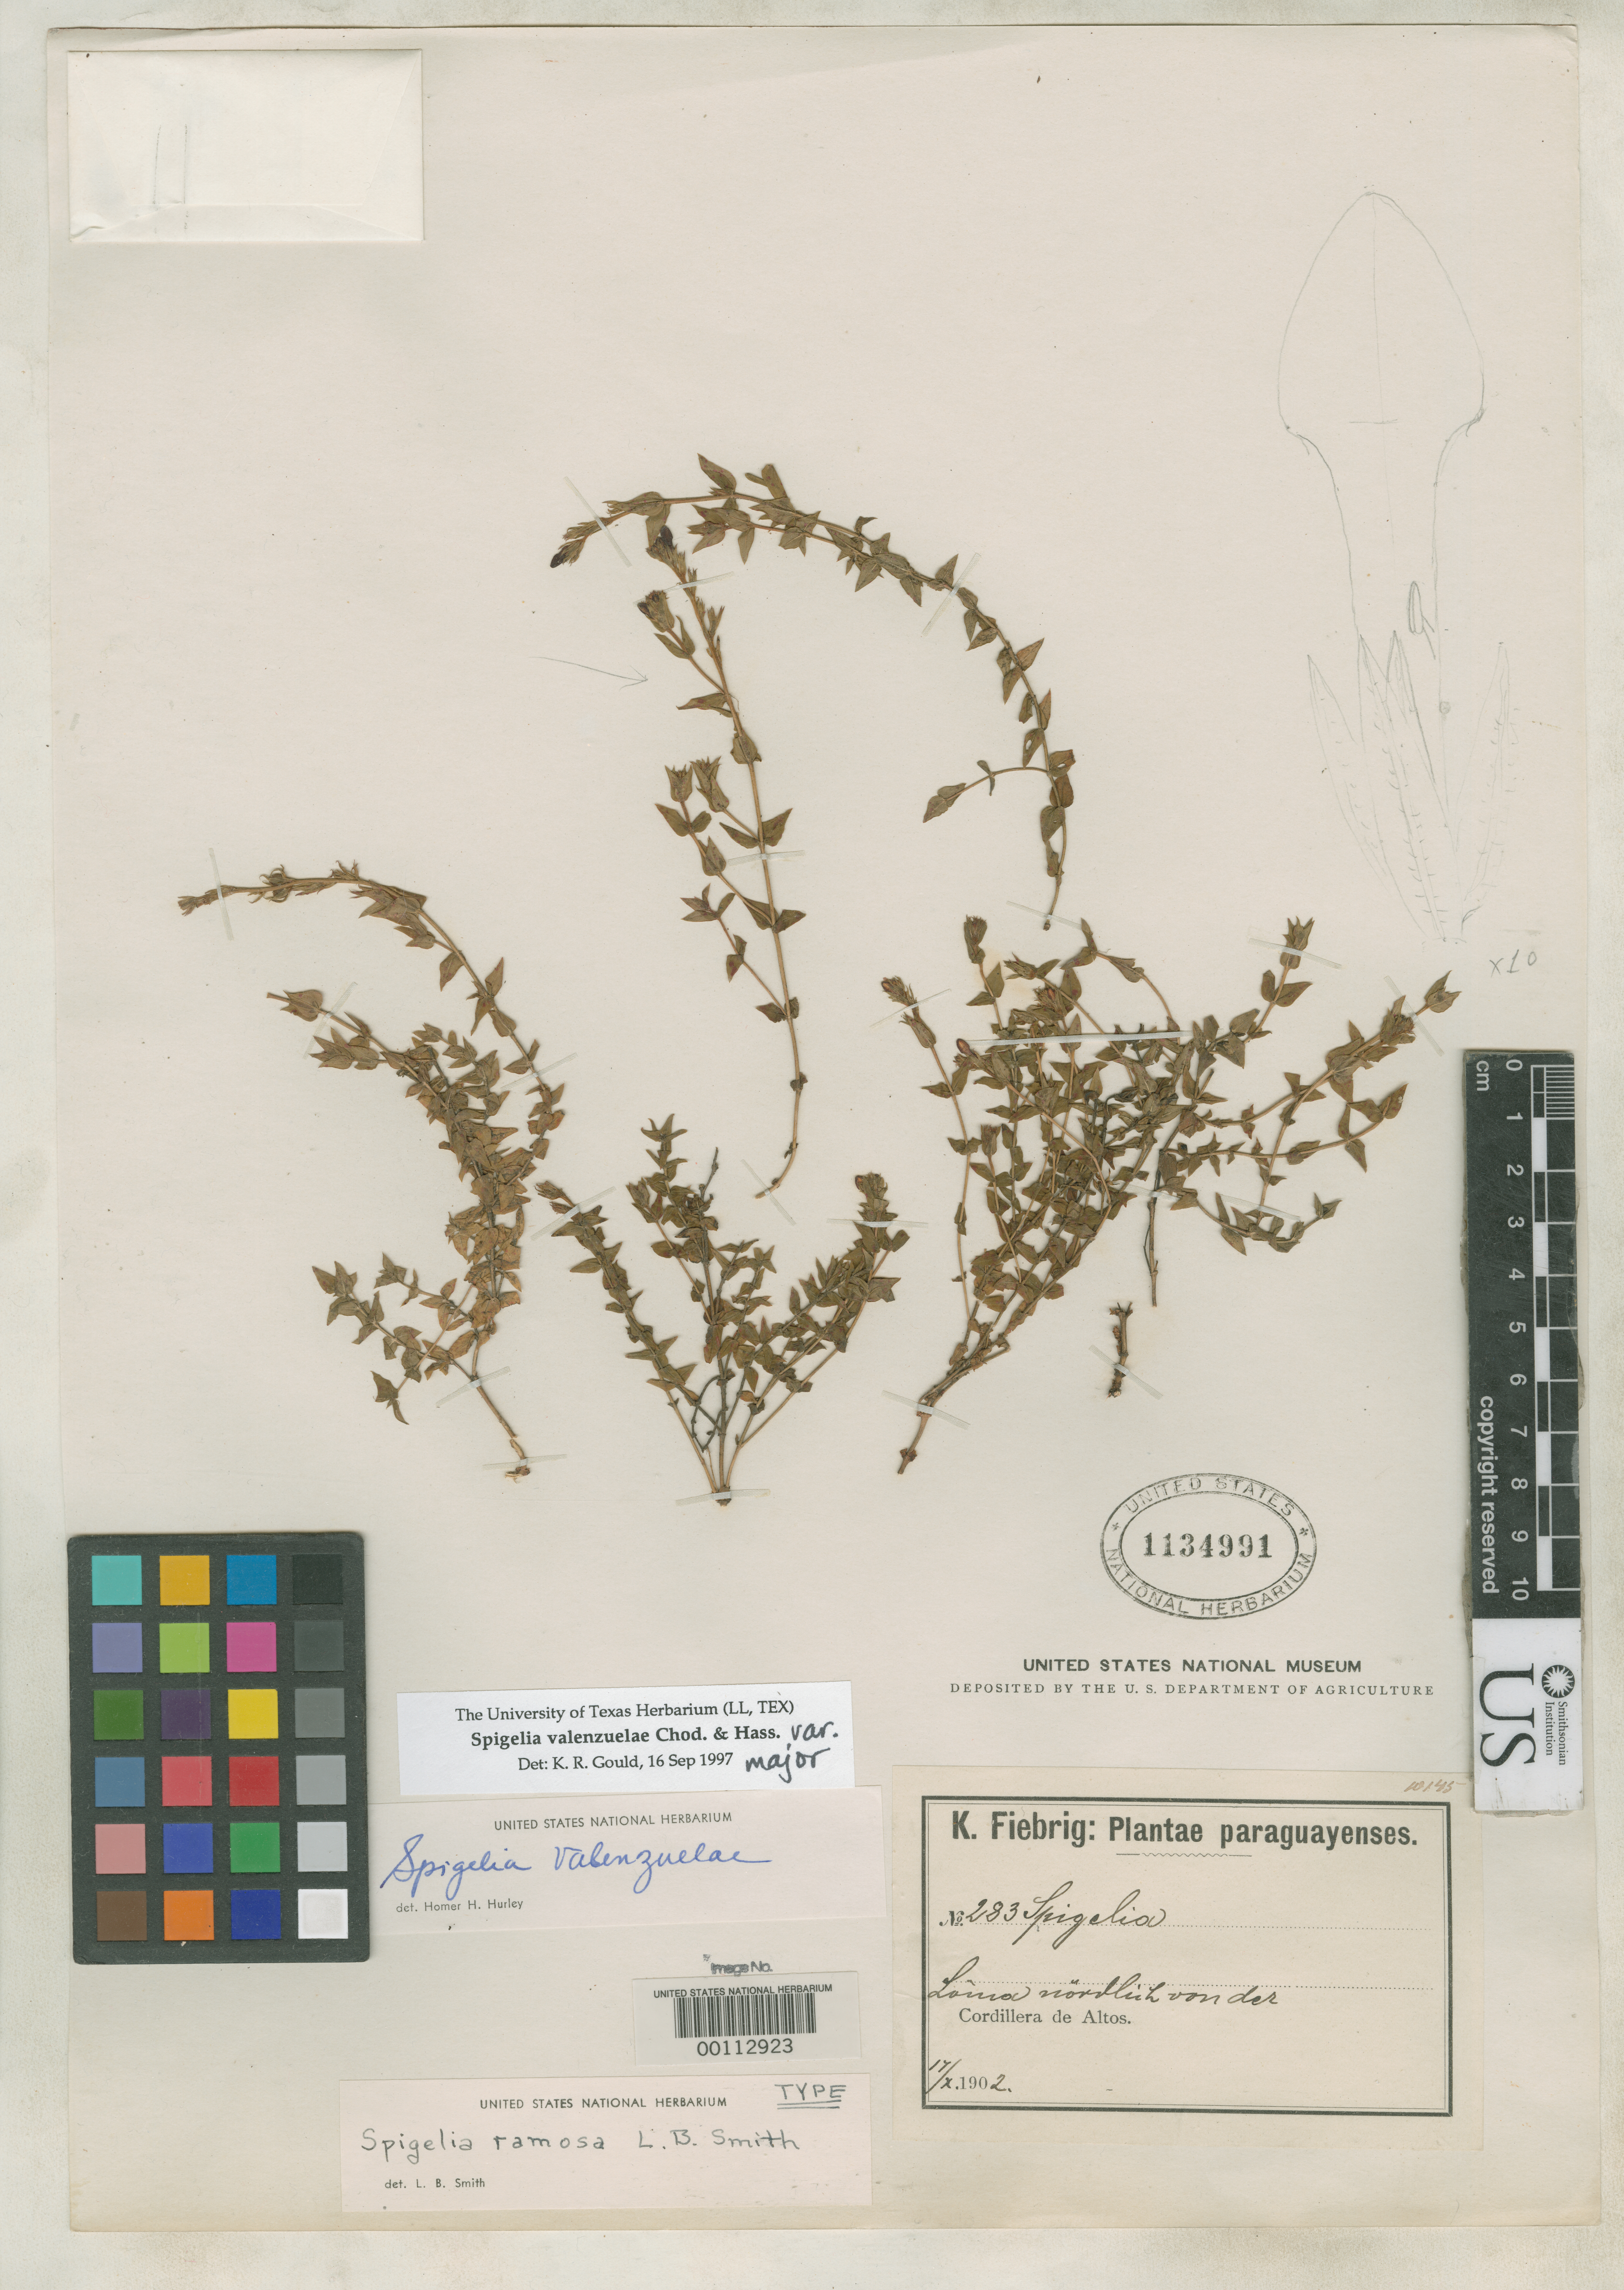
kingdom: Plantae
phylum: Tracheophyta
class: Magnoliopsida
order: Gentianales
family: Loganiaceae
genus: Spigelia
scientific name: Spigelia ramosa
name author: L.B. Sm.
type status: Holotype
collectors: K. Fiebrig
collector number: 283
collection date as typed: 17 Oct 1902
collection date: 1902-10-17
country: Paraguay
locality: Loma N of Cordillera de Altos.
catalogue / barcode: US 1134991